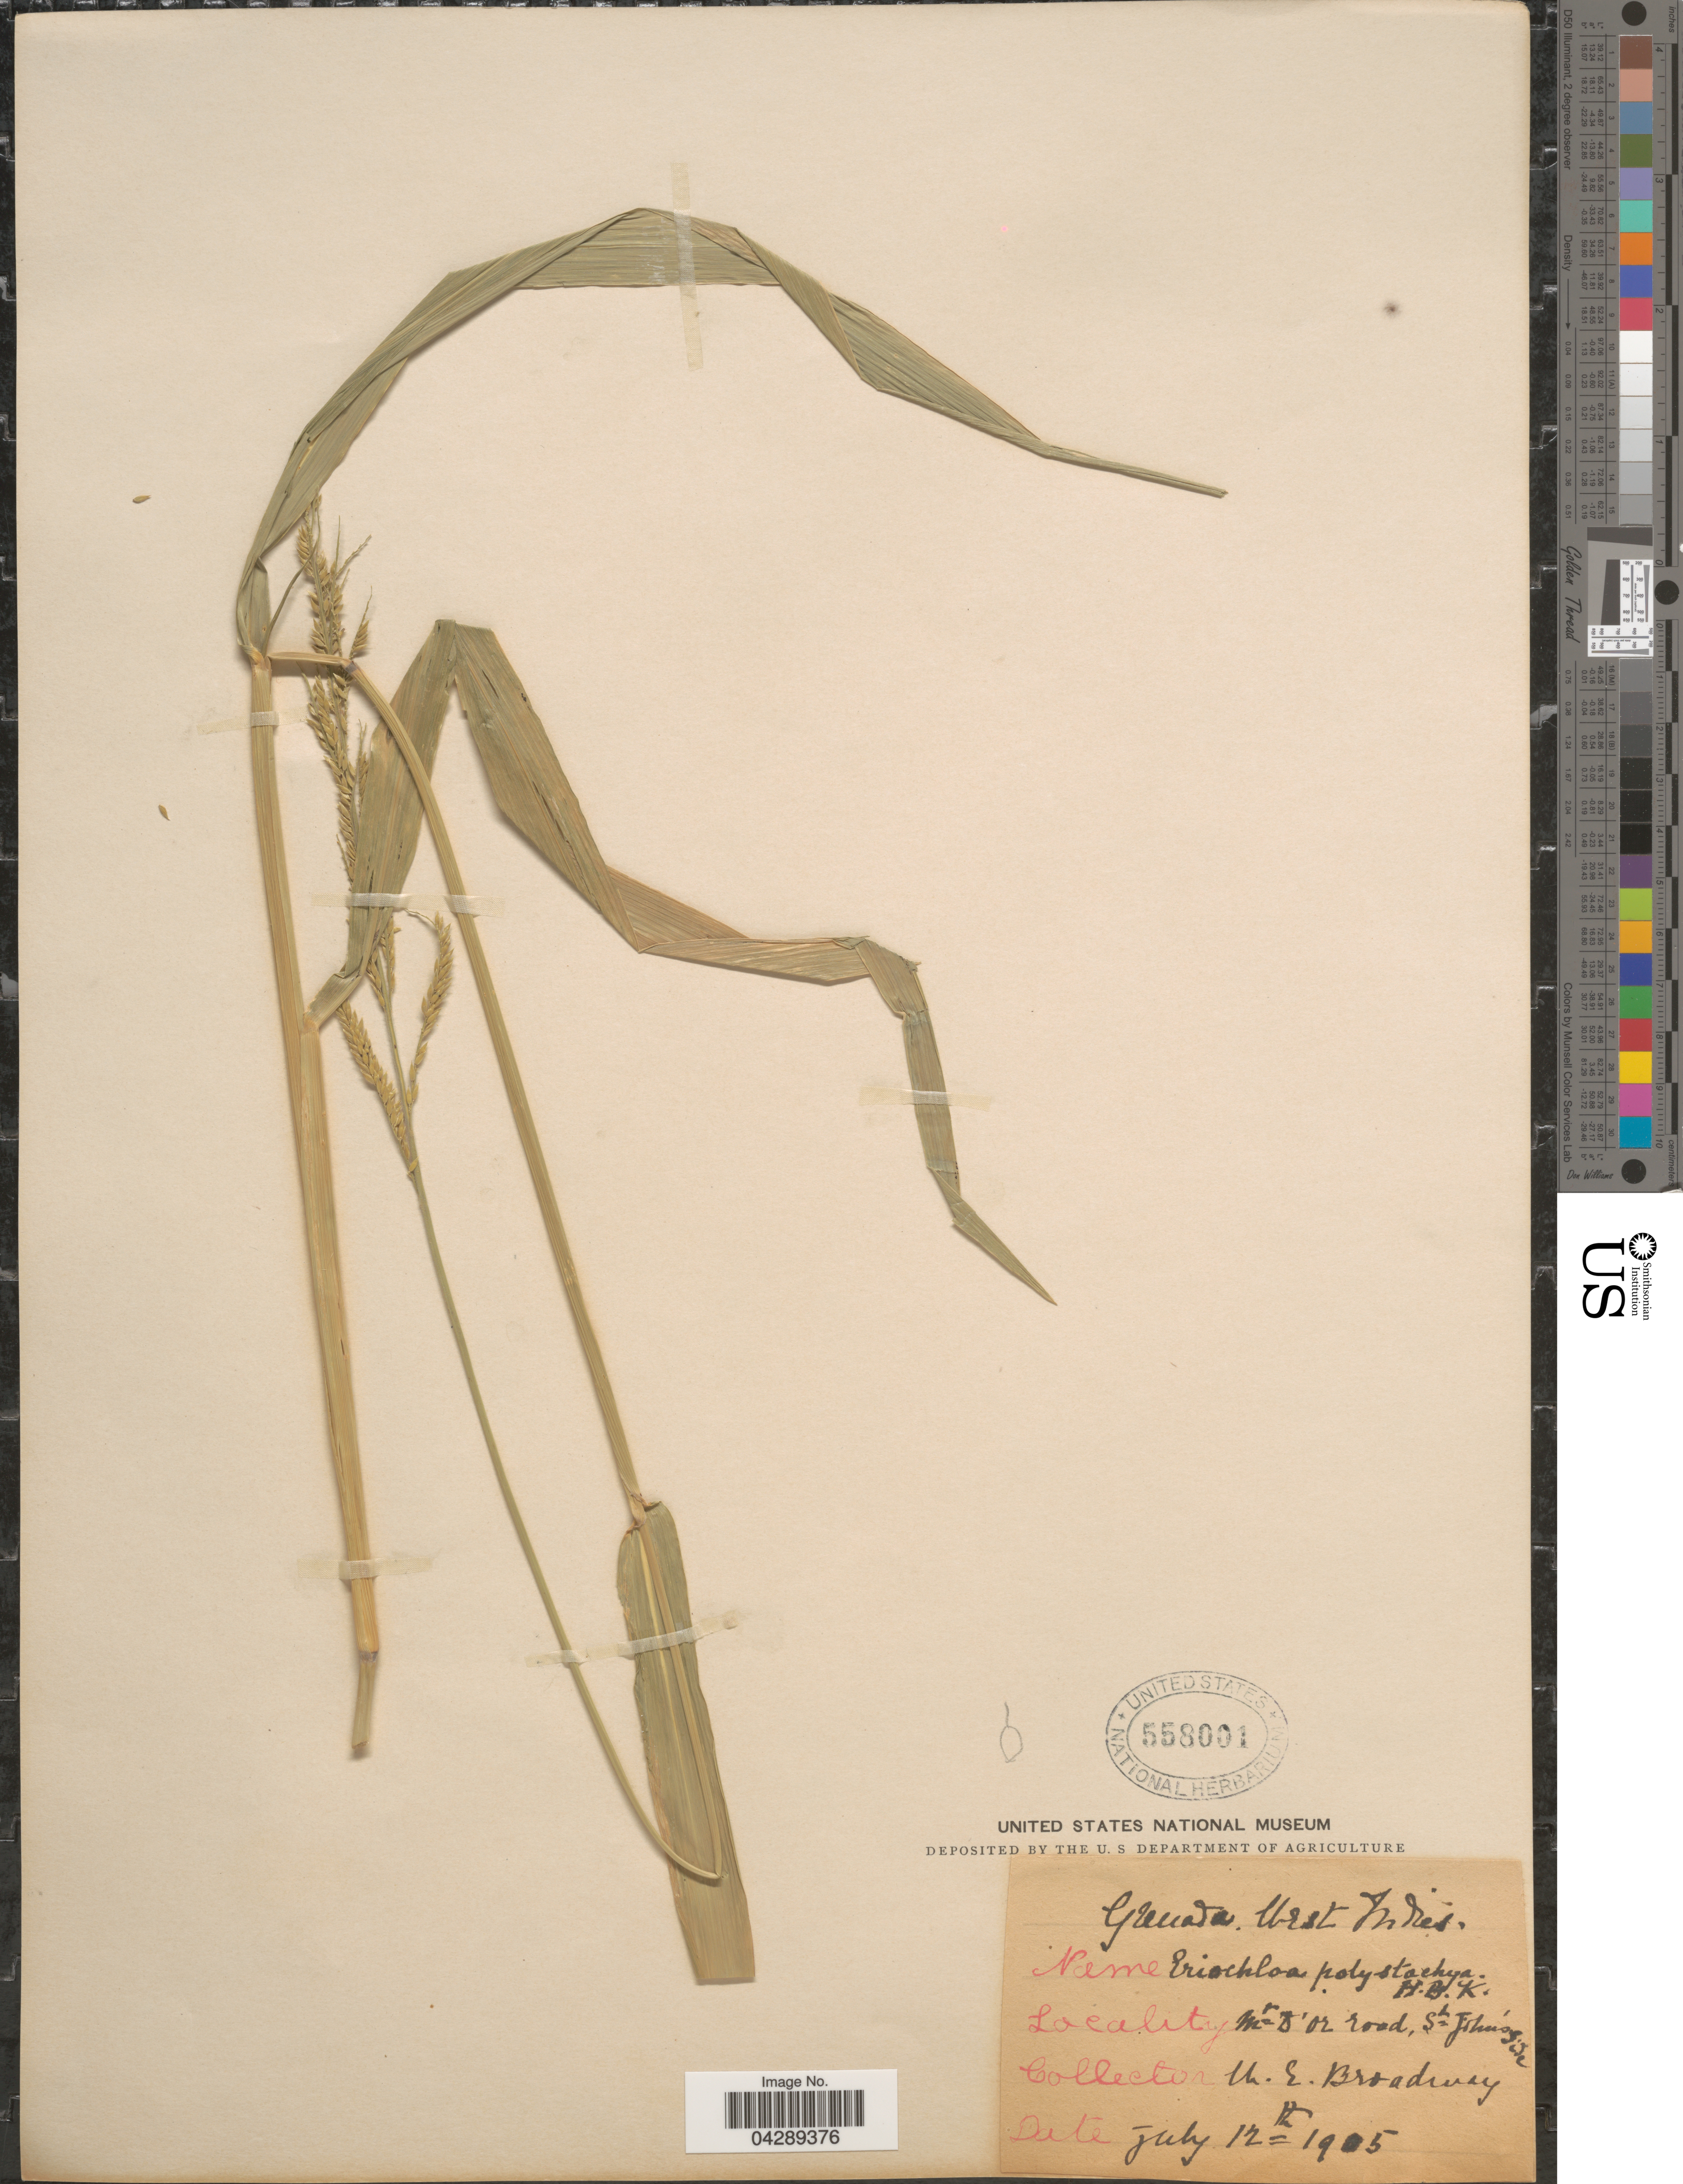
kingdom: Plantae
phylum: Tracheophyta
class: Liliopsida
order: Poales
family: Poaceae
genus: Eriochloa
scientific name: Eriochloa punctata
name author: (L.) Desv. ex Ham.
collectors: W. E. Broadway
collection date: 1905-07-12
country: Grenada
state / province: Saint John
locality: Near D'or road St. John's.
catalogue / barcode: US 558001